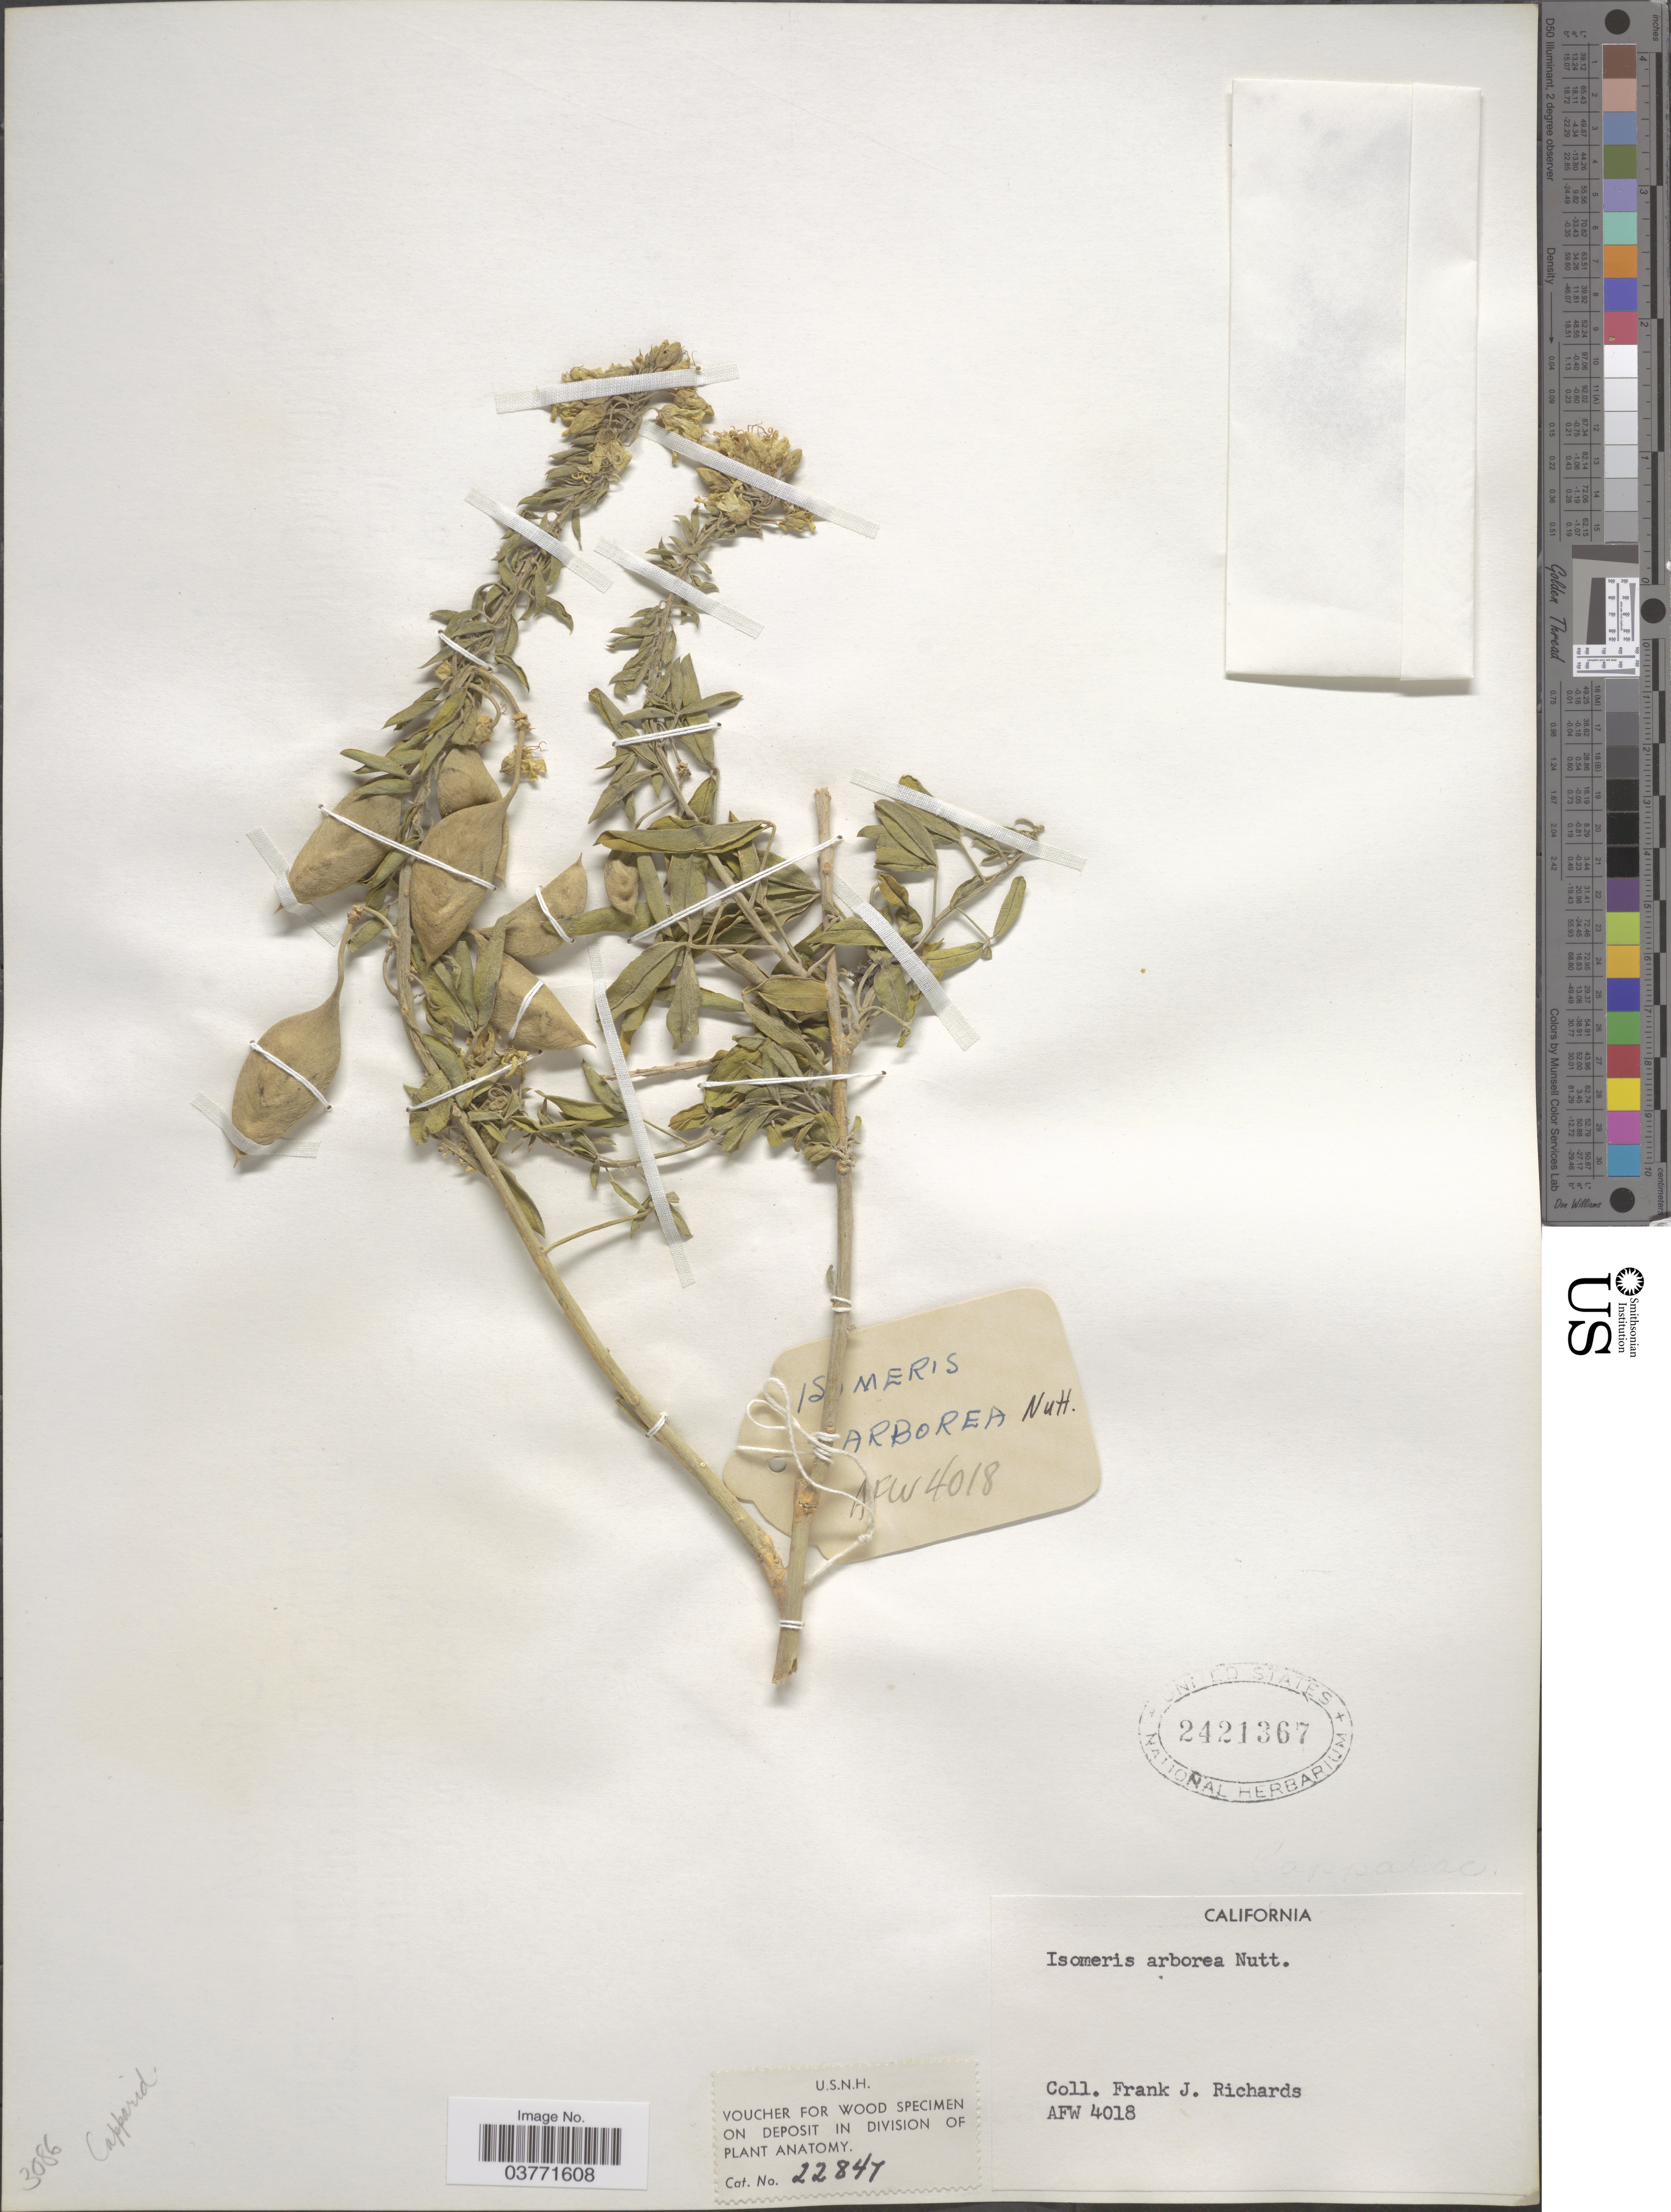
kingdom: Plantae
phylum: Tracheophyta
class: Magnoliopsida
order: Brassicales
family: Cleomaceae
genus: Cleomella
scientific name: Cleomella arborea var. arborea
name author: (Nutt.) Roalson & J.C. Hall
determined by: Strong, Mark T., (BOT), Smithsonian Institution - National Museum of Natural History (UNITED STATES)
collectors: F. Richards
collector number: AFW 4018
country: United States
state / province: California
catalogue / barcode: US 2421367